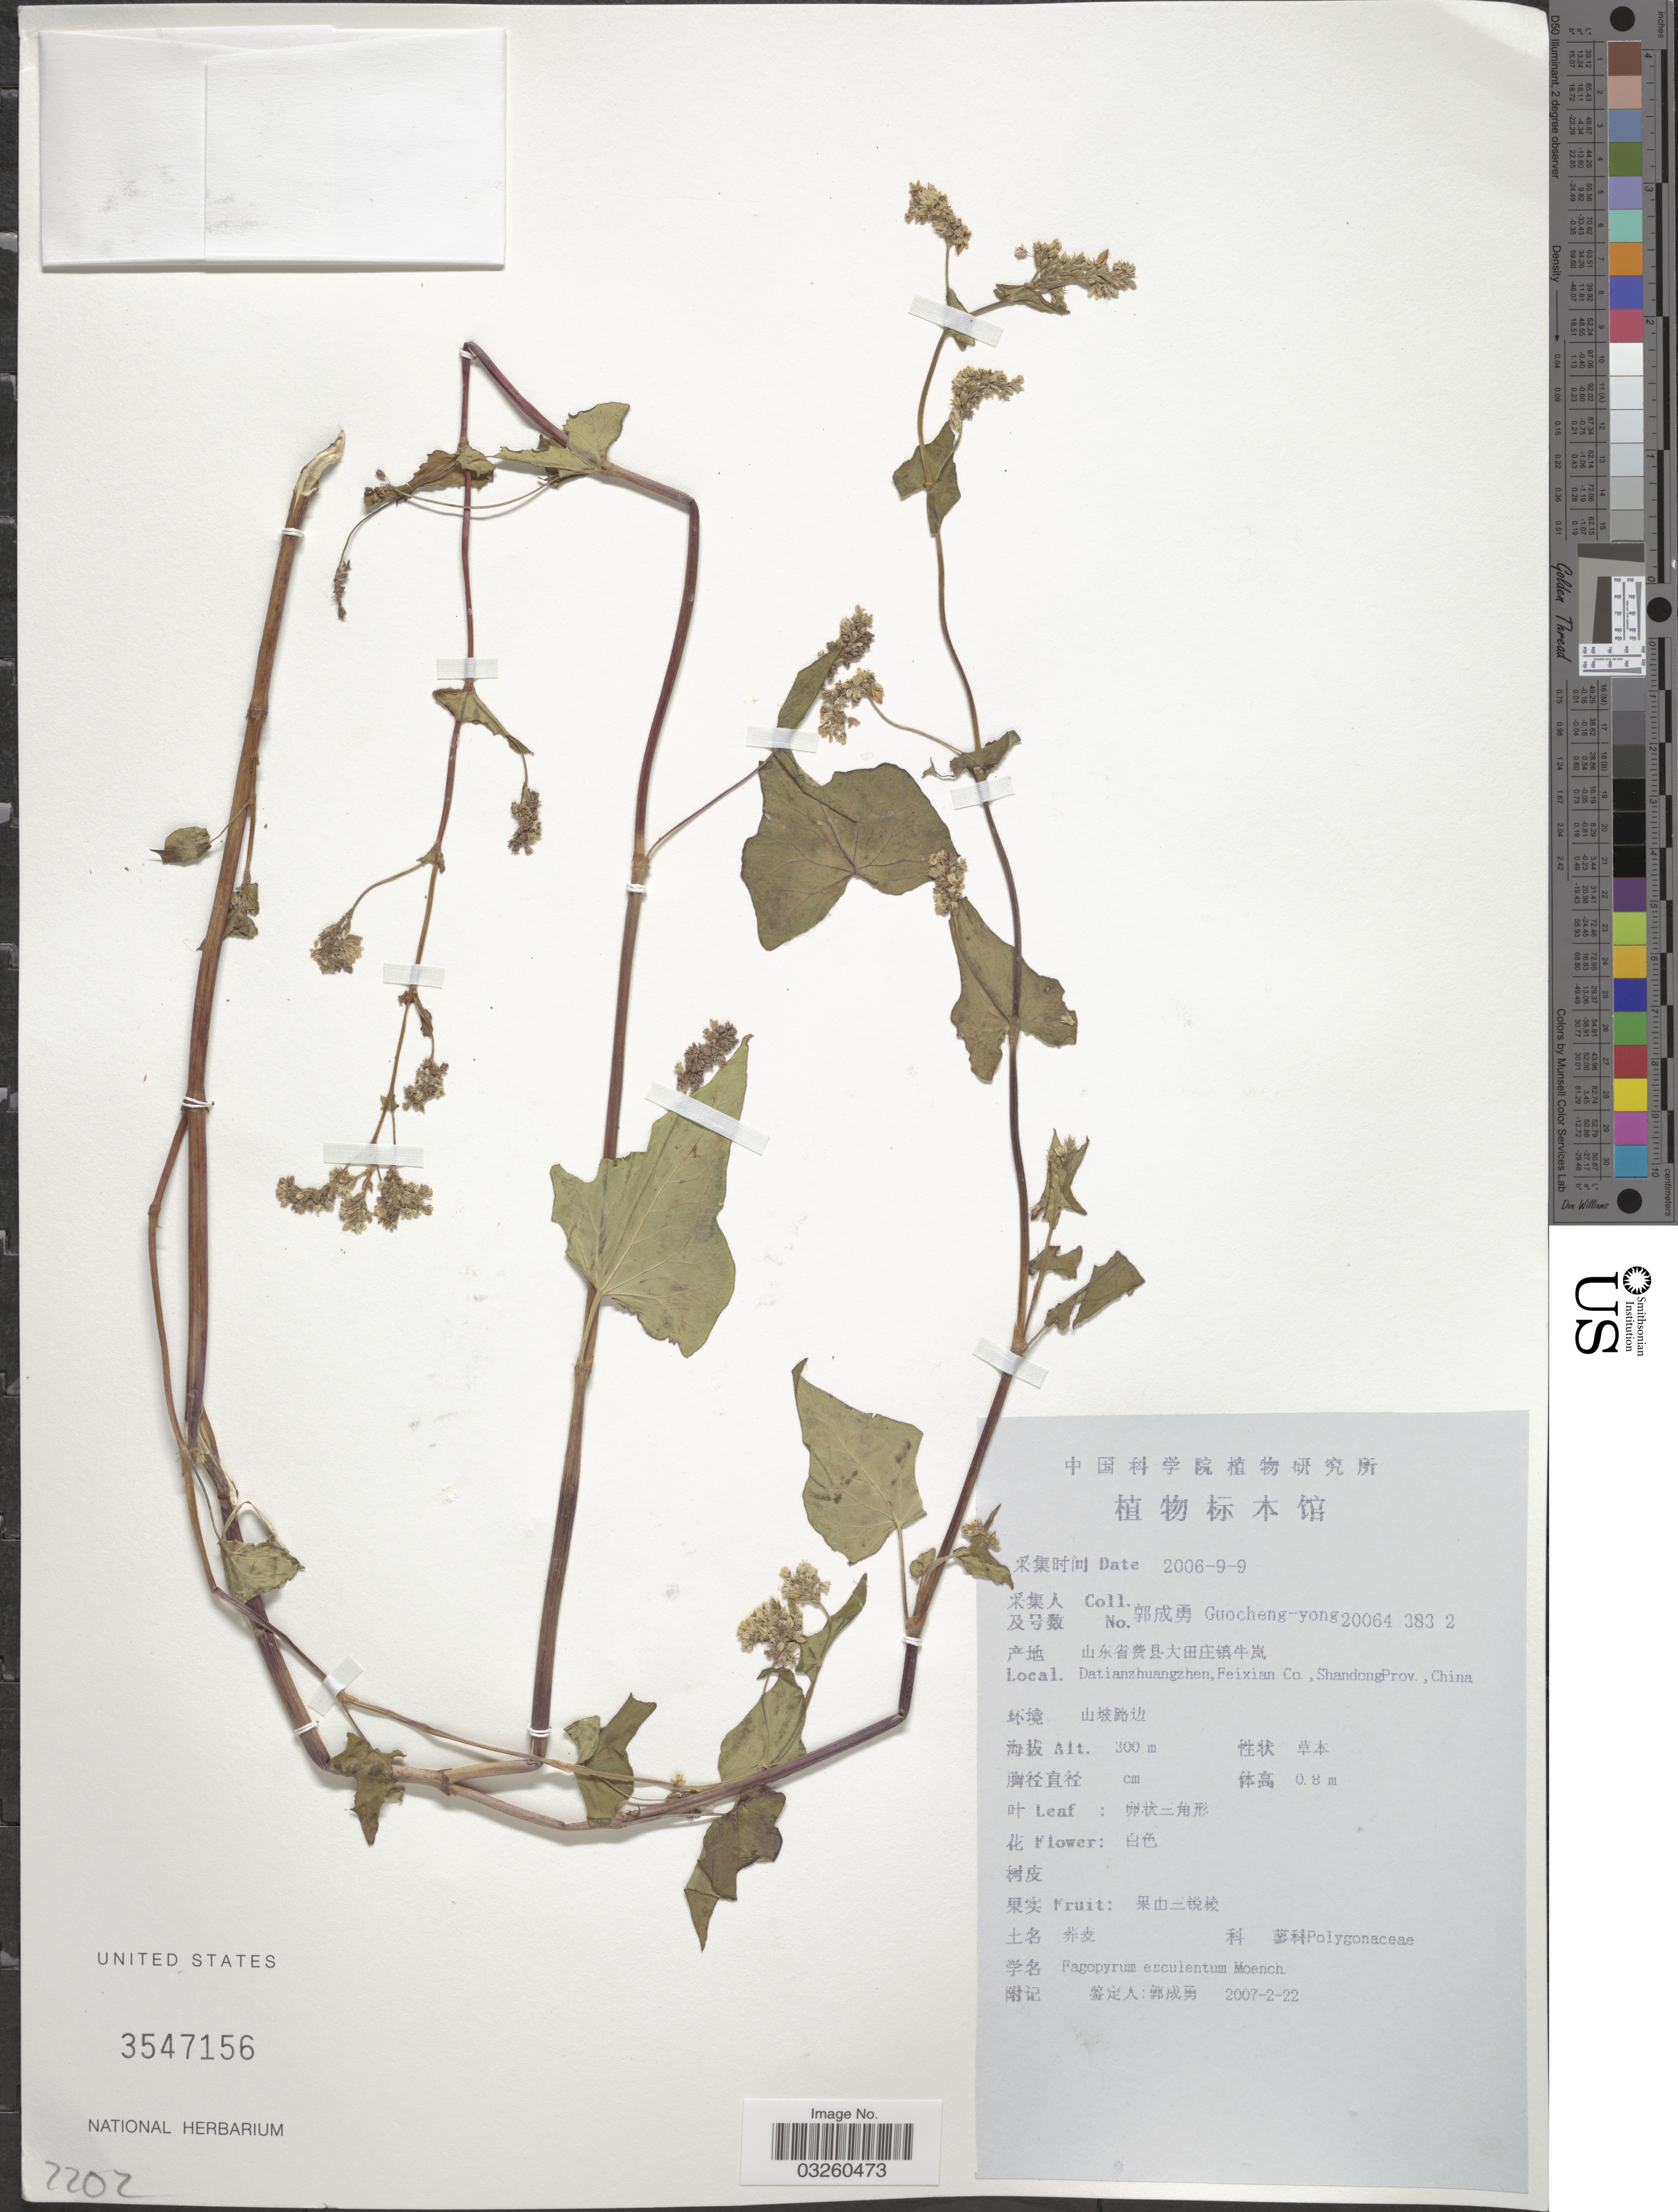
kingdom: Plantae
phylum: Tracheophyta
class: Magnoliopsida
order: Caryophyllales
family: Polygonaceae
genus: Fagopyrum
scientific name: Fagopyrum esculentum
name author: Moench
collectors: Guo cheng-yong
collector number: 200643832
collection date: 2006-09-09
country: China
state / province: Shandong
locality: Datianzhuangzhen, Feixian Co., Shandong Prov.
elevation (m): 300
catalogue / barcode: US 3547156